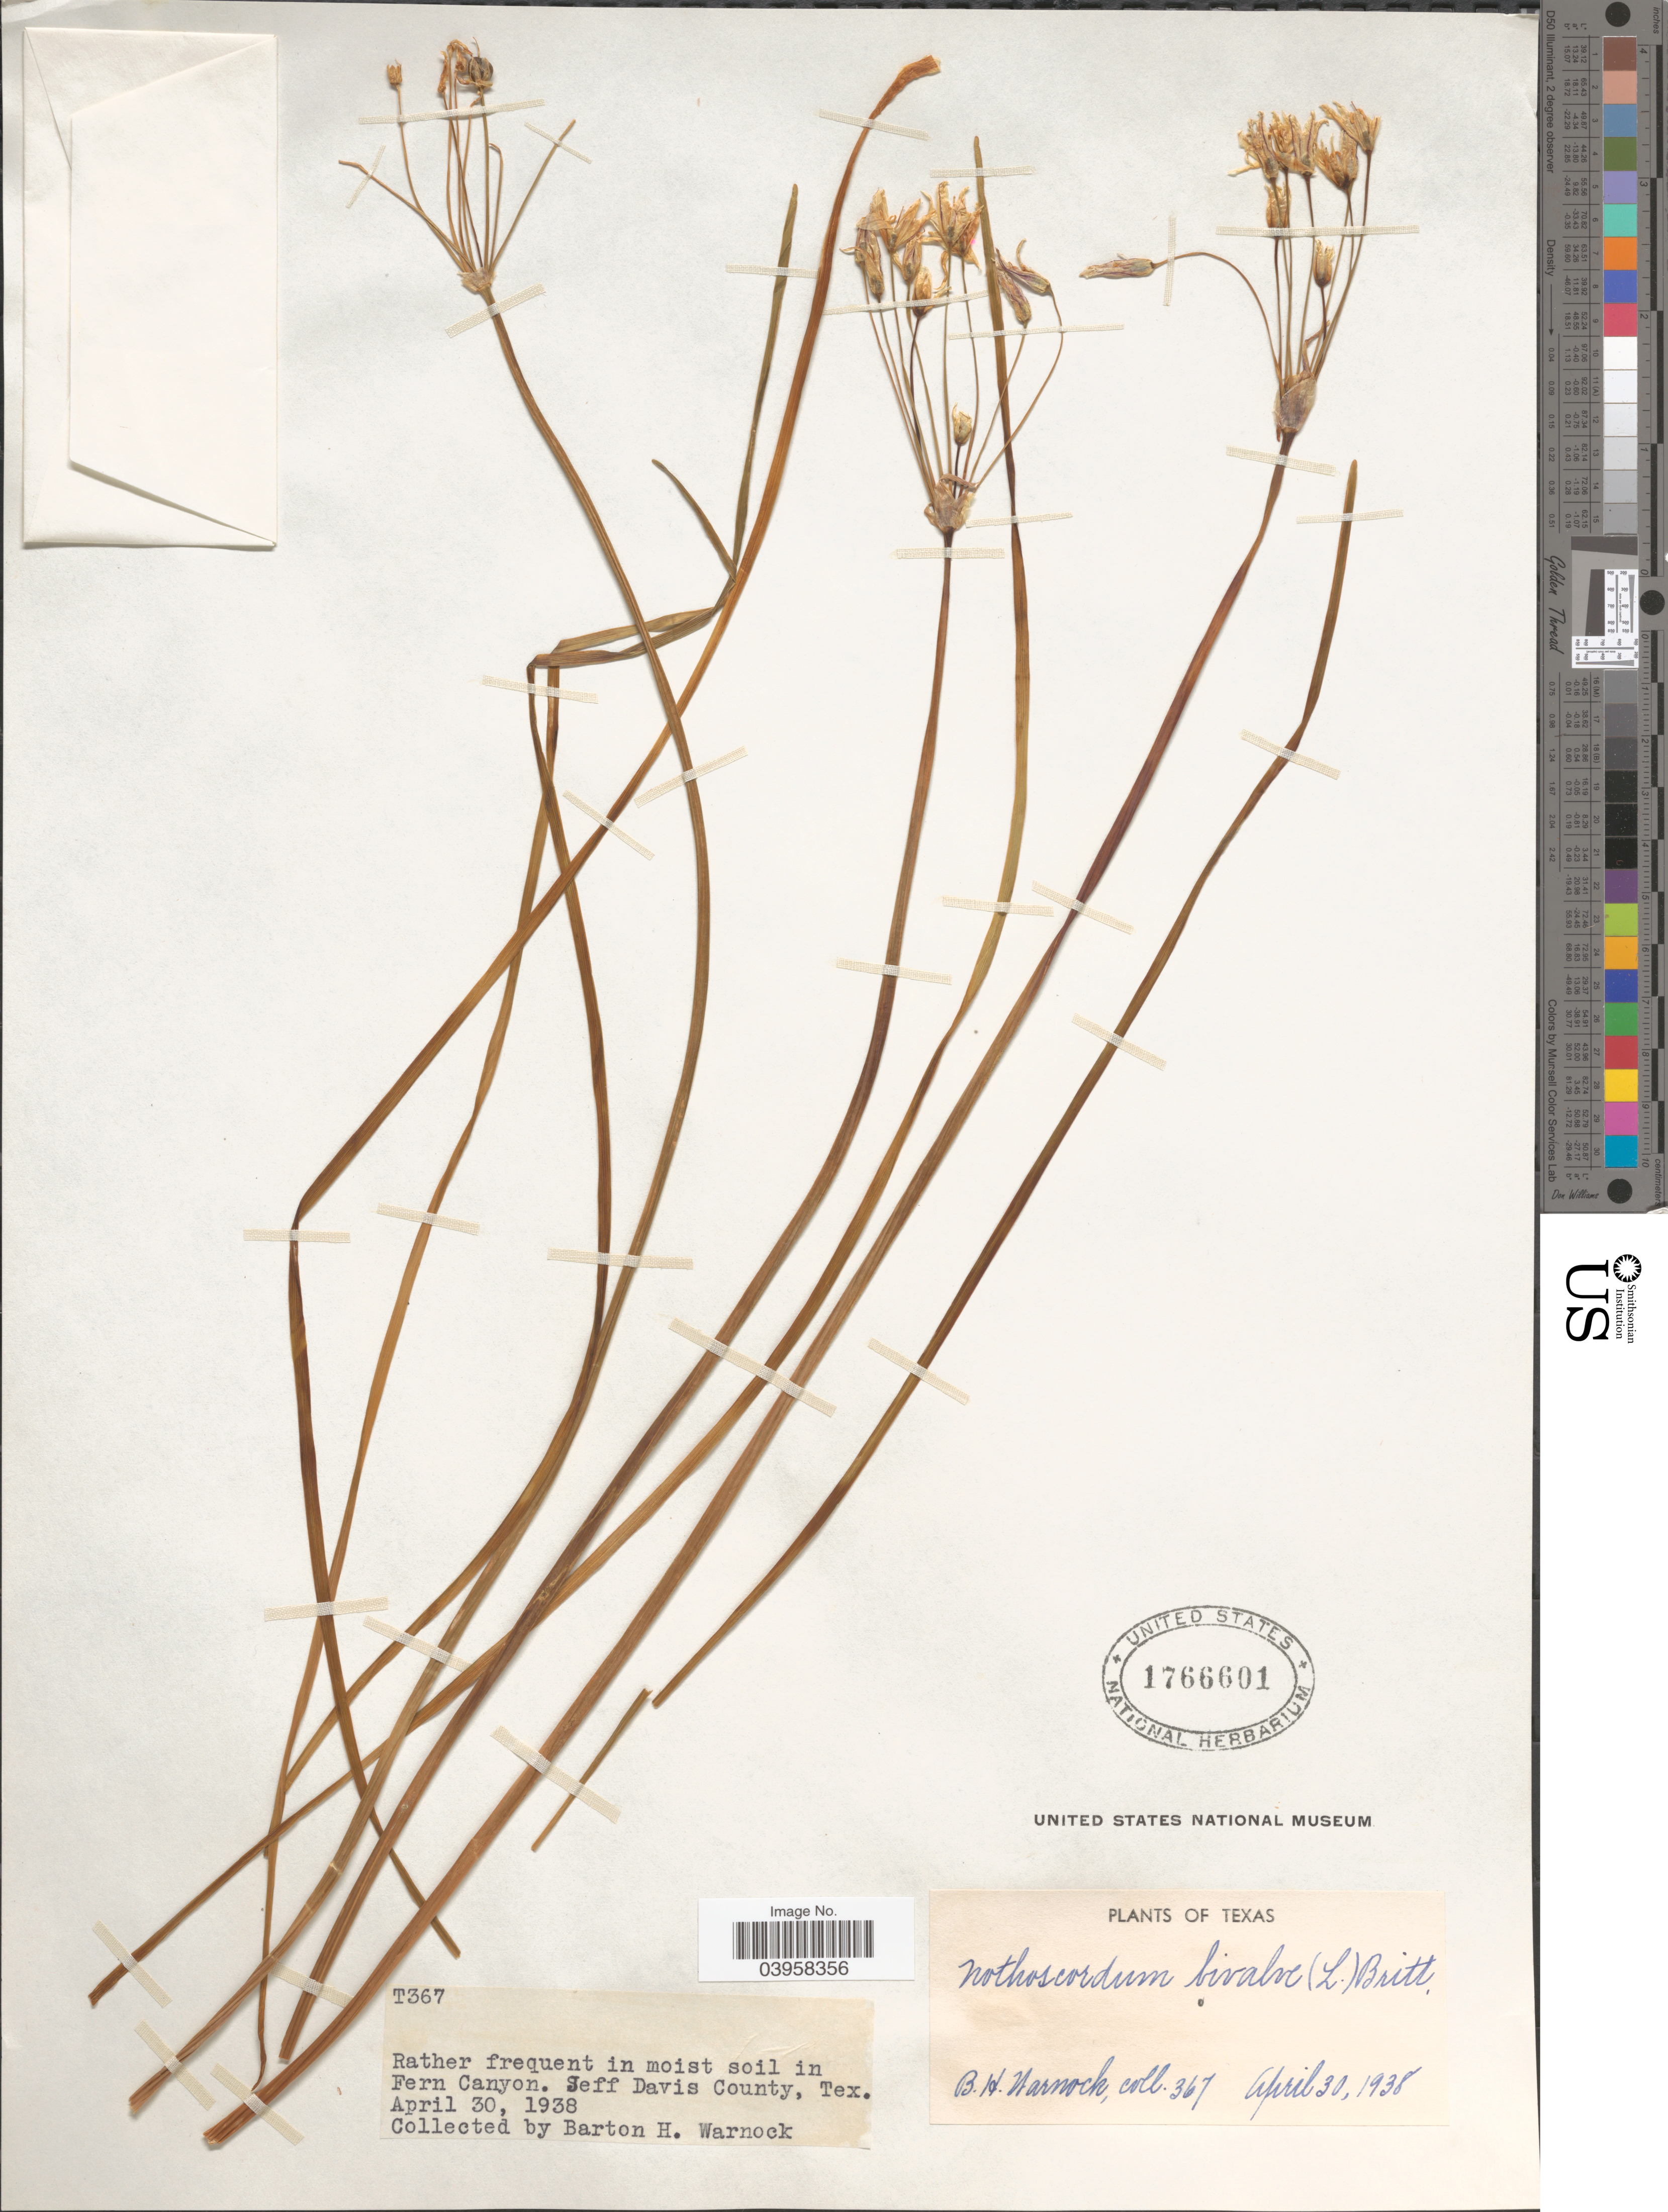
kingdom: Plantae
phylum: Tracheophyta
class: Liliopsida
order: Asparagales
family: Amaryllidaceae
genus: Nothoscordum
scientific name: Nothoscordum bivalve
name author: (L.) Britton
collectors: B. H. Warnock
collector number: T367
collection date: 1938-04-30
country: United States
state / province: Texas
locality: In moist soil in Fern Canyon. Jeff Davis County.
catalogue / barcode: US 1766601